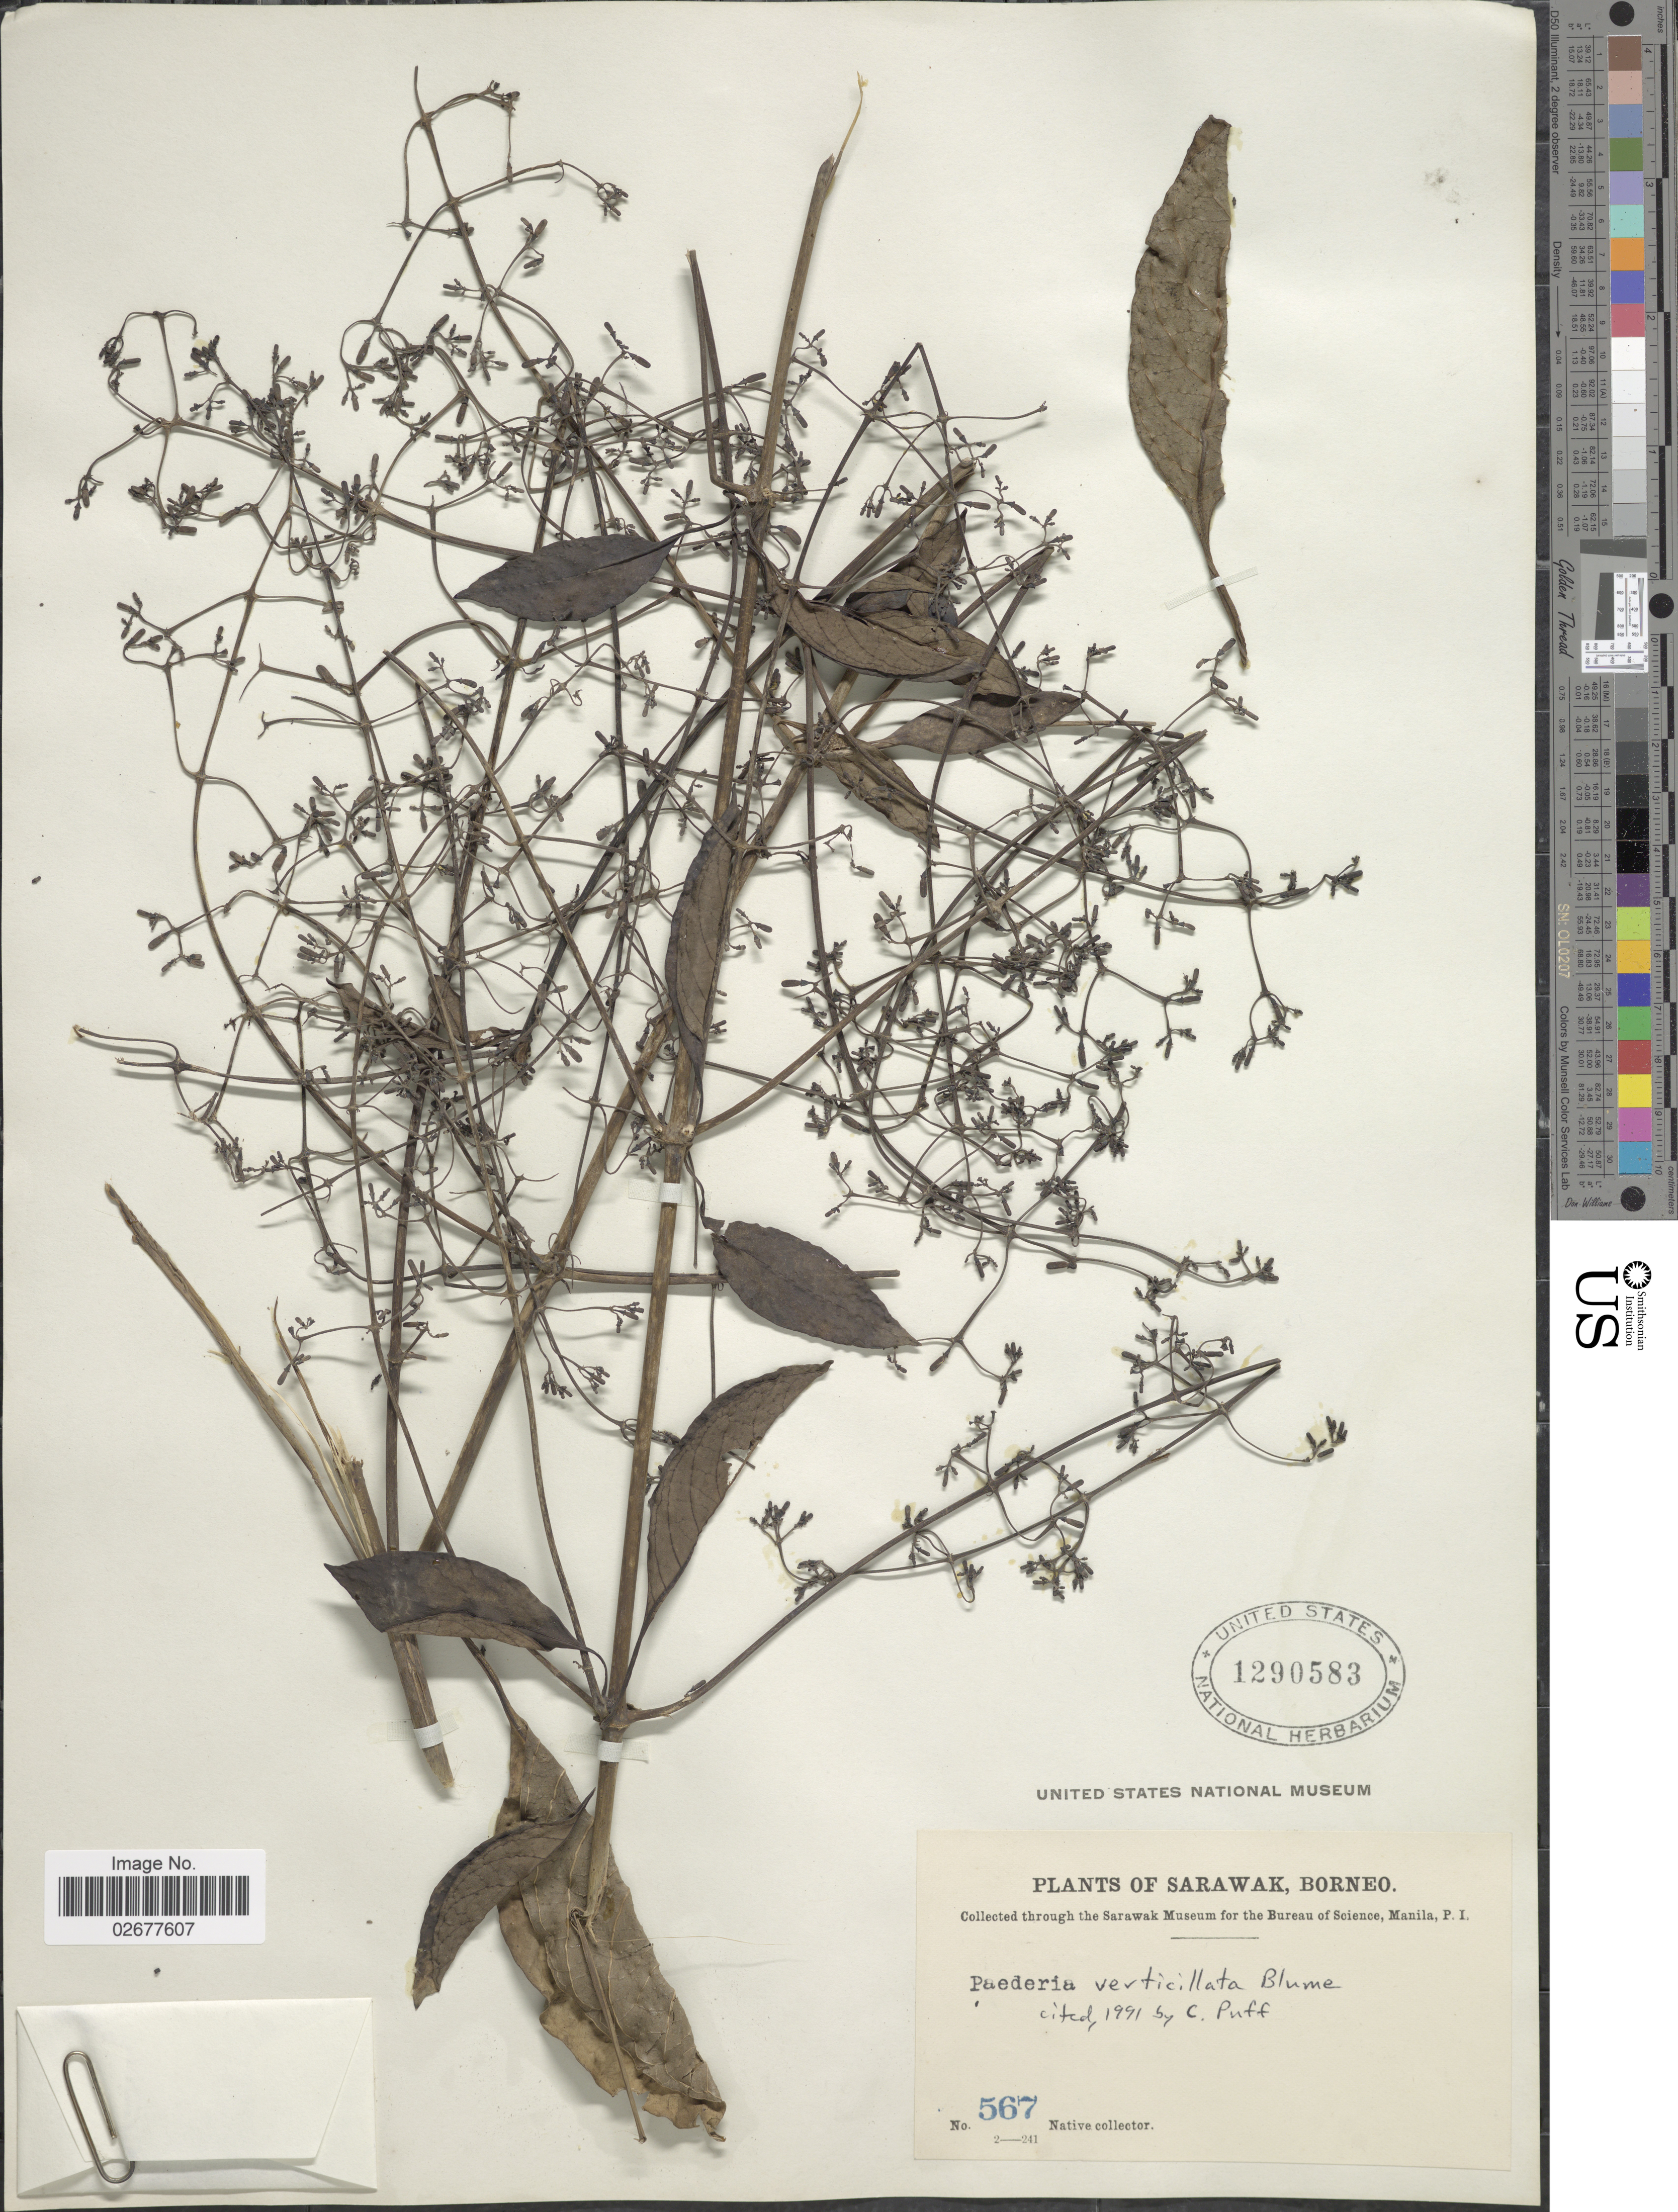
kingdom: Plantae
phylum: Tracheophyta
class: Magnoliopsida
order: Gentianales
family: Rubiaceae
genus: Paederia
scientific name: Paederia verticillata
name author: Blume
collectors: Native collector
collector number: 567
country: Malaysia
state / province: Sarawak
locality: Borneo.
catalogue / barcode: US 1290583